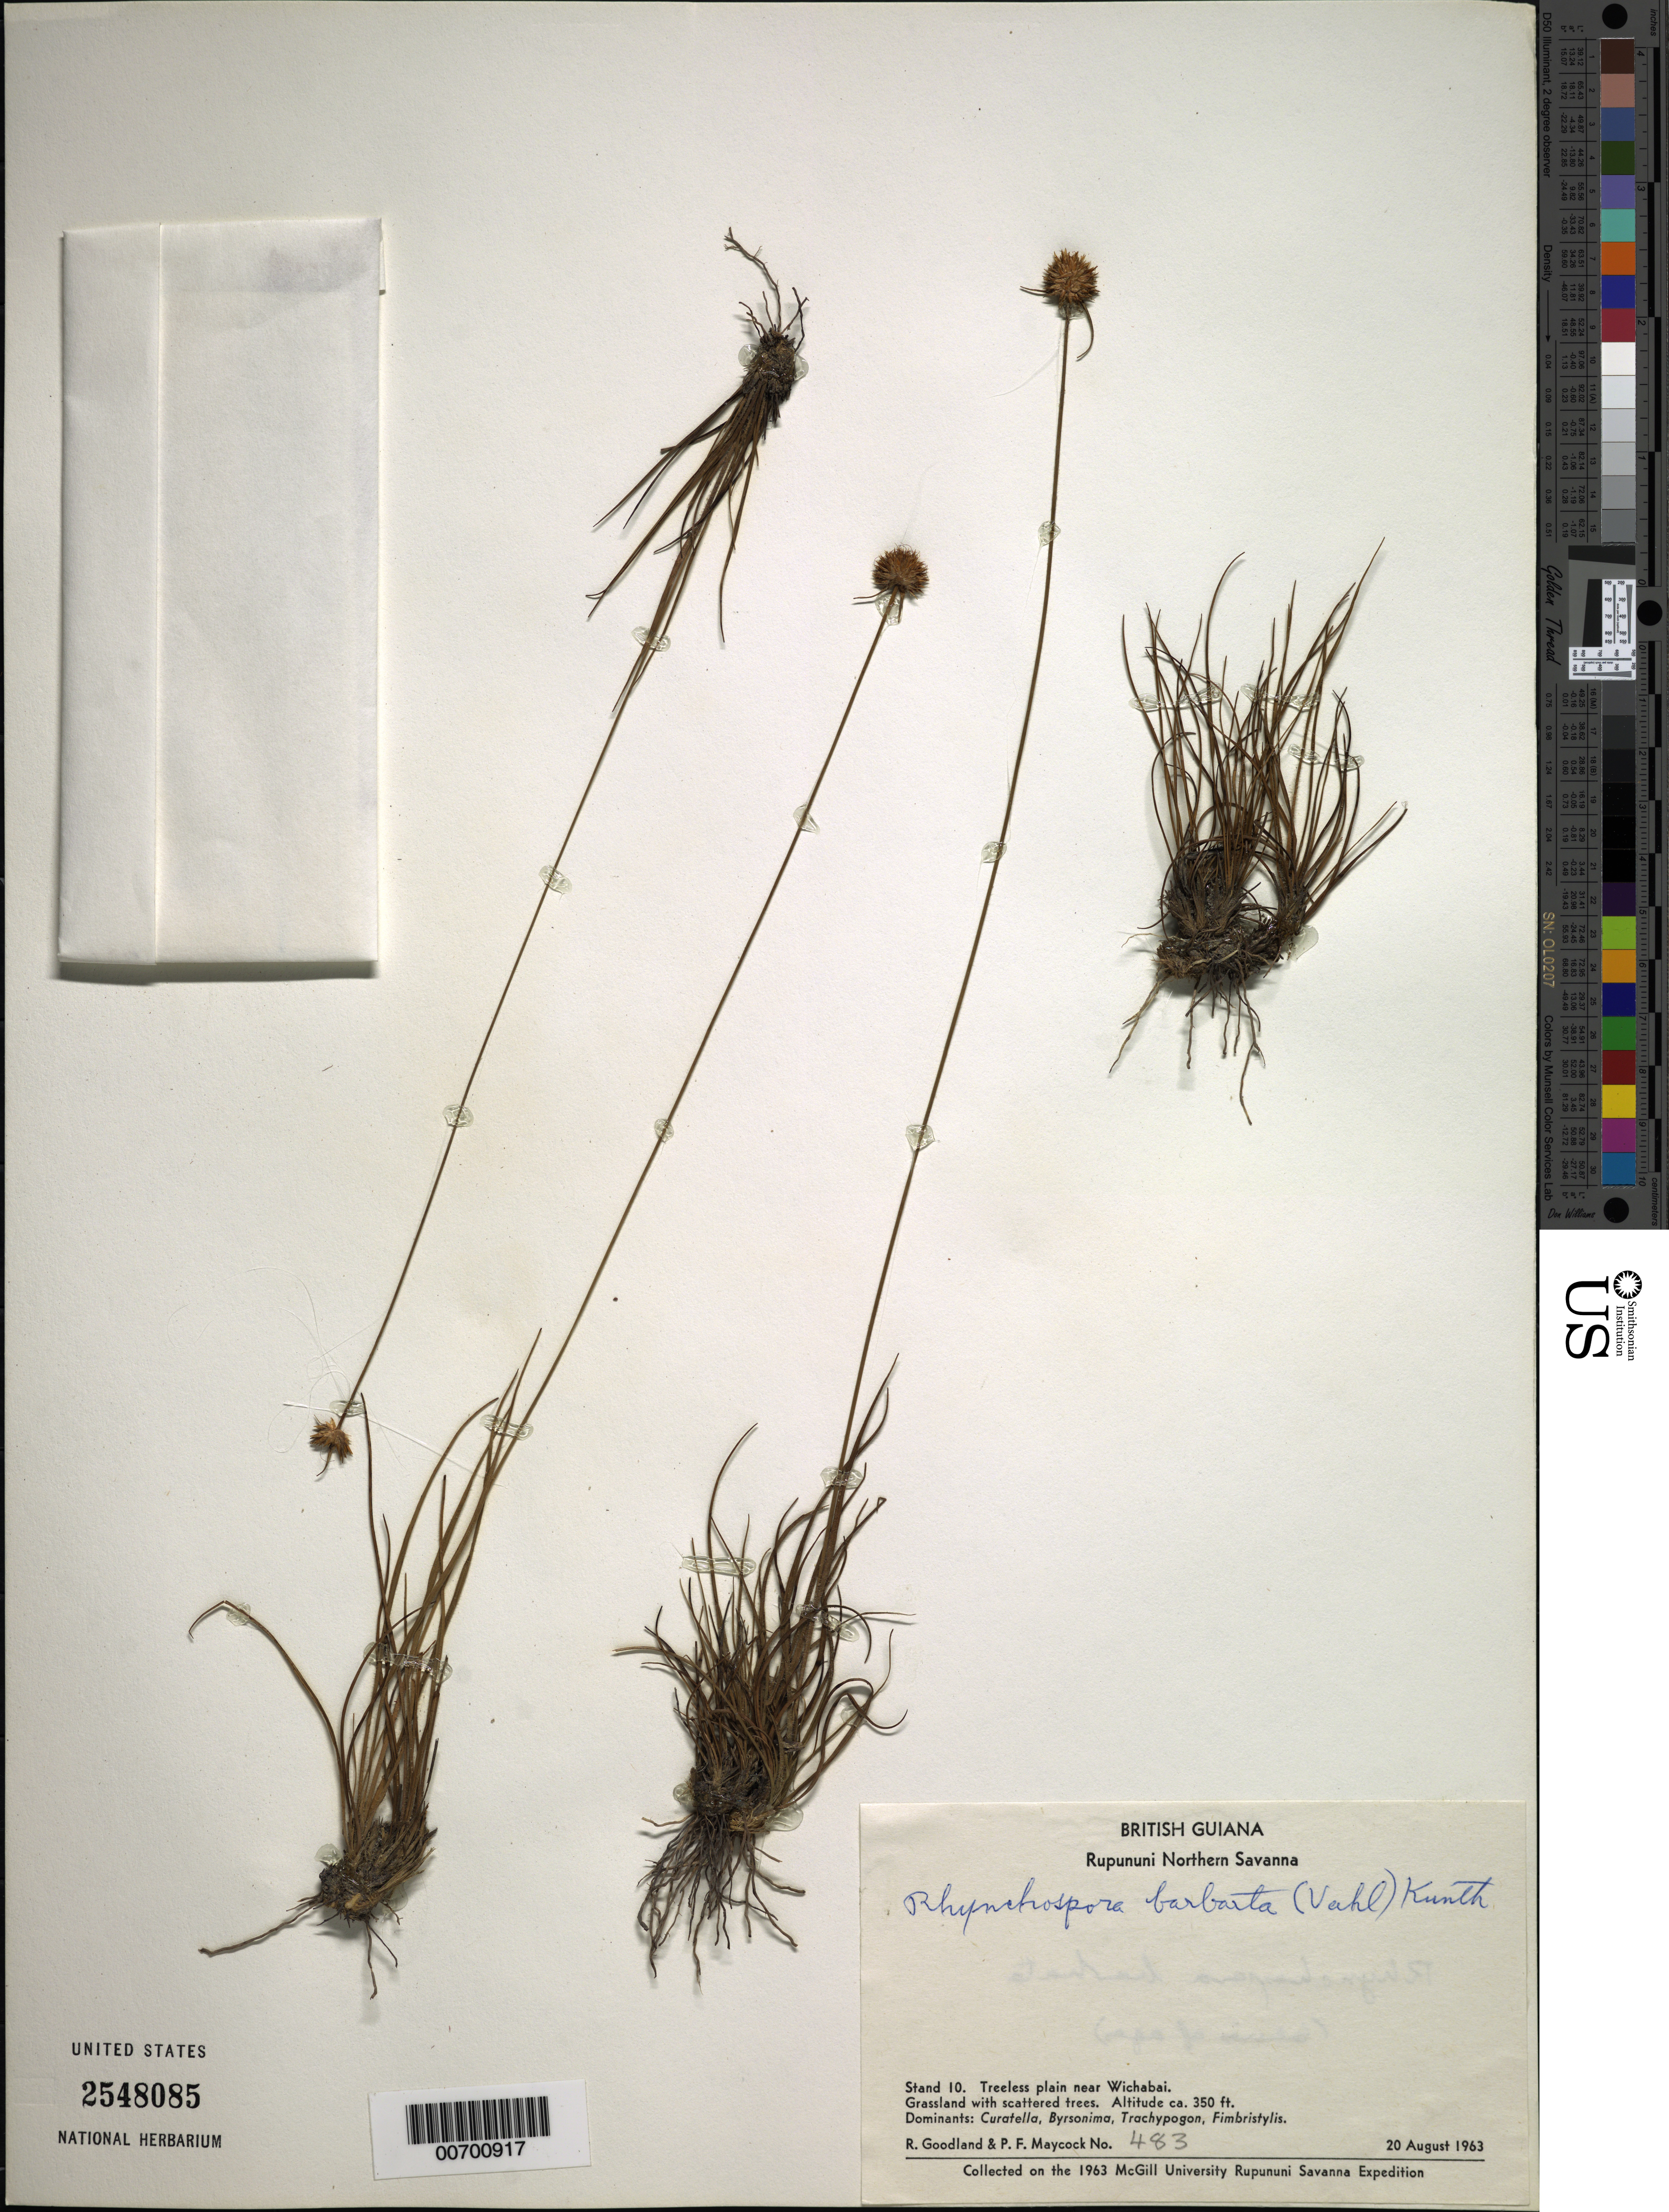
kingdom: Plantae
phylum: Tracheophyta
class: Liliopsida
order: Poales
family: Cyperaceae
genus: Rhynchospora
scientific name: Rhynchospora barbata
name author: (Vahl) Kunth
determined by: Alves, K.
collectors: R. Goodland & P. Maycock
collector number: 483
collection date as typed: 20-Aug-63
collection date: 1963-08-20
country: Guyana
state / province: U. Takutu-U. Essequibo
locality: Rupununi Northern Savanna, Wichabai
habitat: Treeless plalin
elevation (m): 107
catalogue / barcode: US 2548085